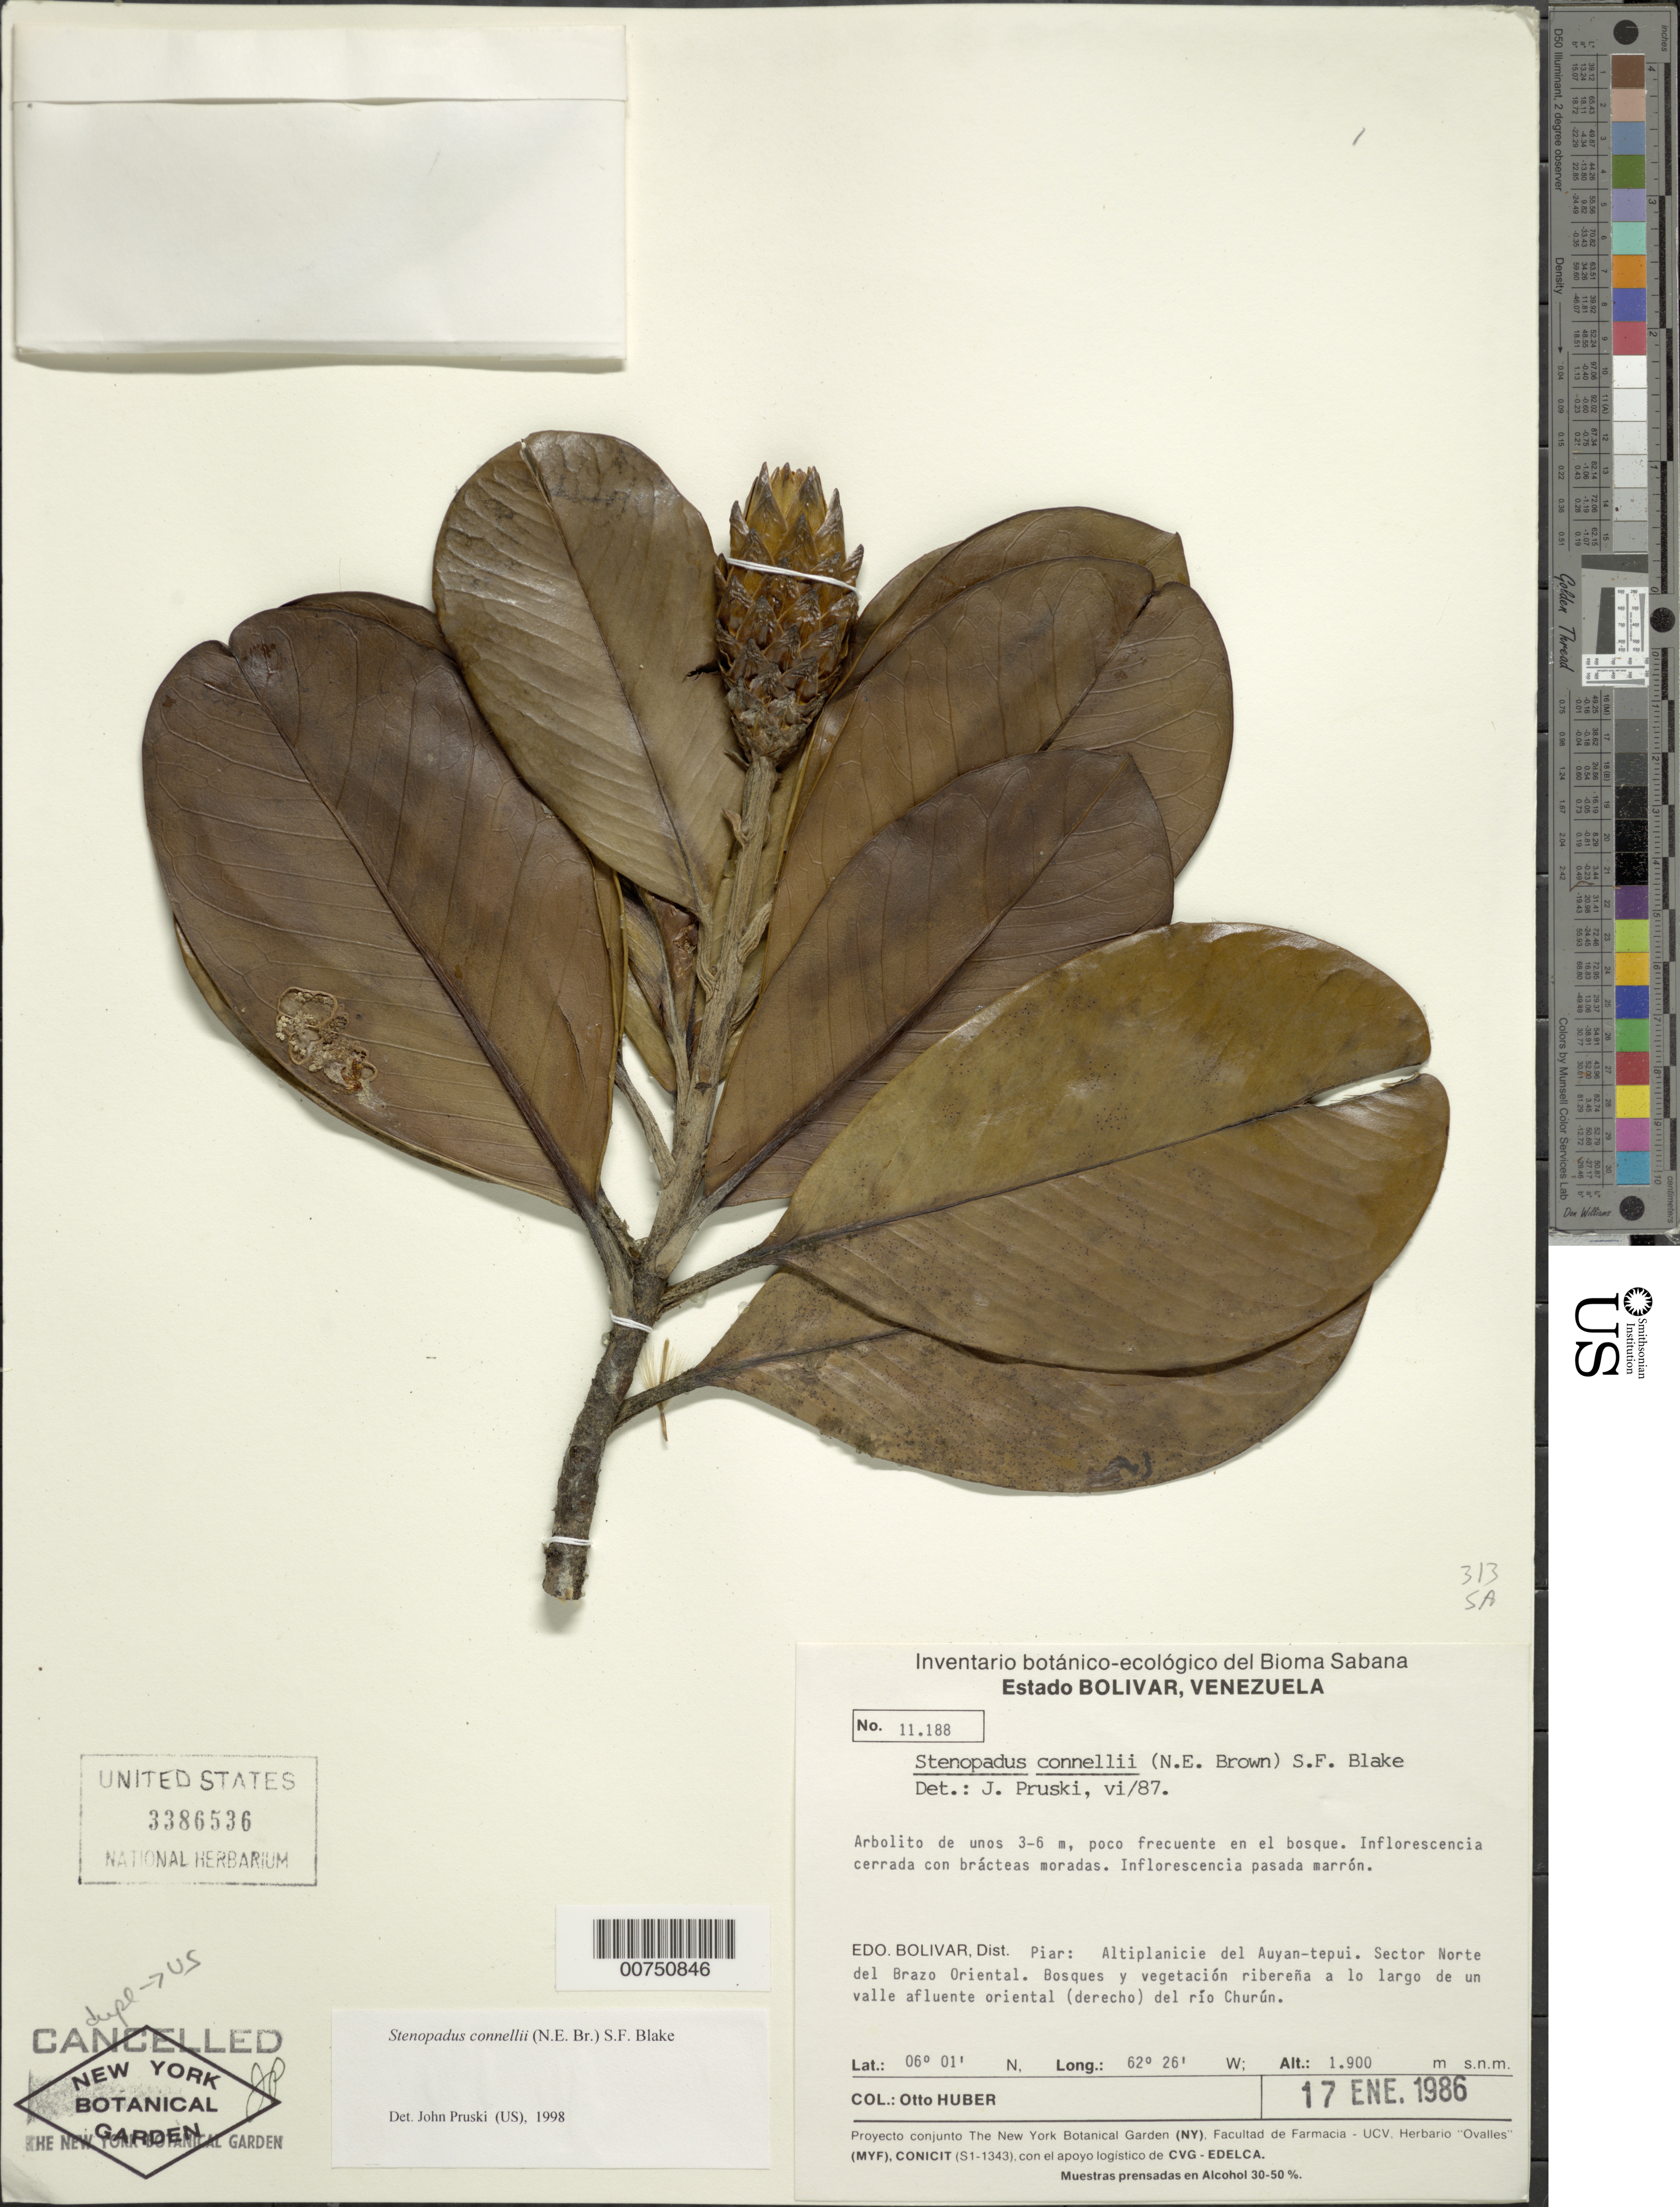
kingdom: Plantae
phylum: Tracheophyta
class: Magnoliopsida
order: Asterales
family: Asteraceae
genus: Stenopadus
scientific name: Stenopadus connellii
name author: (N.E. Br.) S.F. Blake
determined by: Pruski, J. F.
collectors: O. Huber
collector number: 11188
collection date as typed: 17-Jan-86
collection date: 1986-01-17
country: Venezuela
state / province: Bolívar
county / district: Piar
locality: Auyan-tepuí, sector norte del Brazo Oriental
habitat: En el bosque. Bosques y vegetación riberna a lo largo de un valle afluente oriental (derecho) del rio Churun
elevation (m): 1900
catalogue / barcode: US 3386536